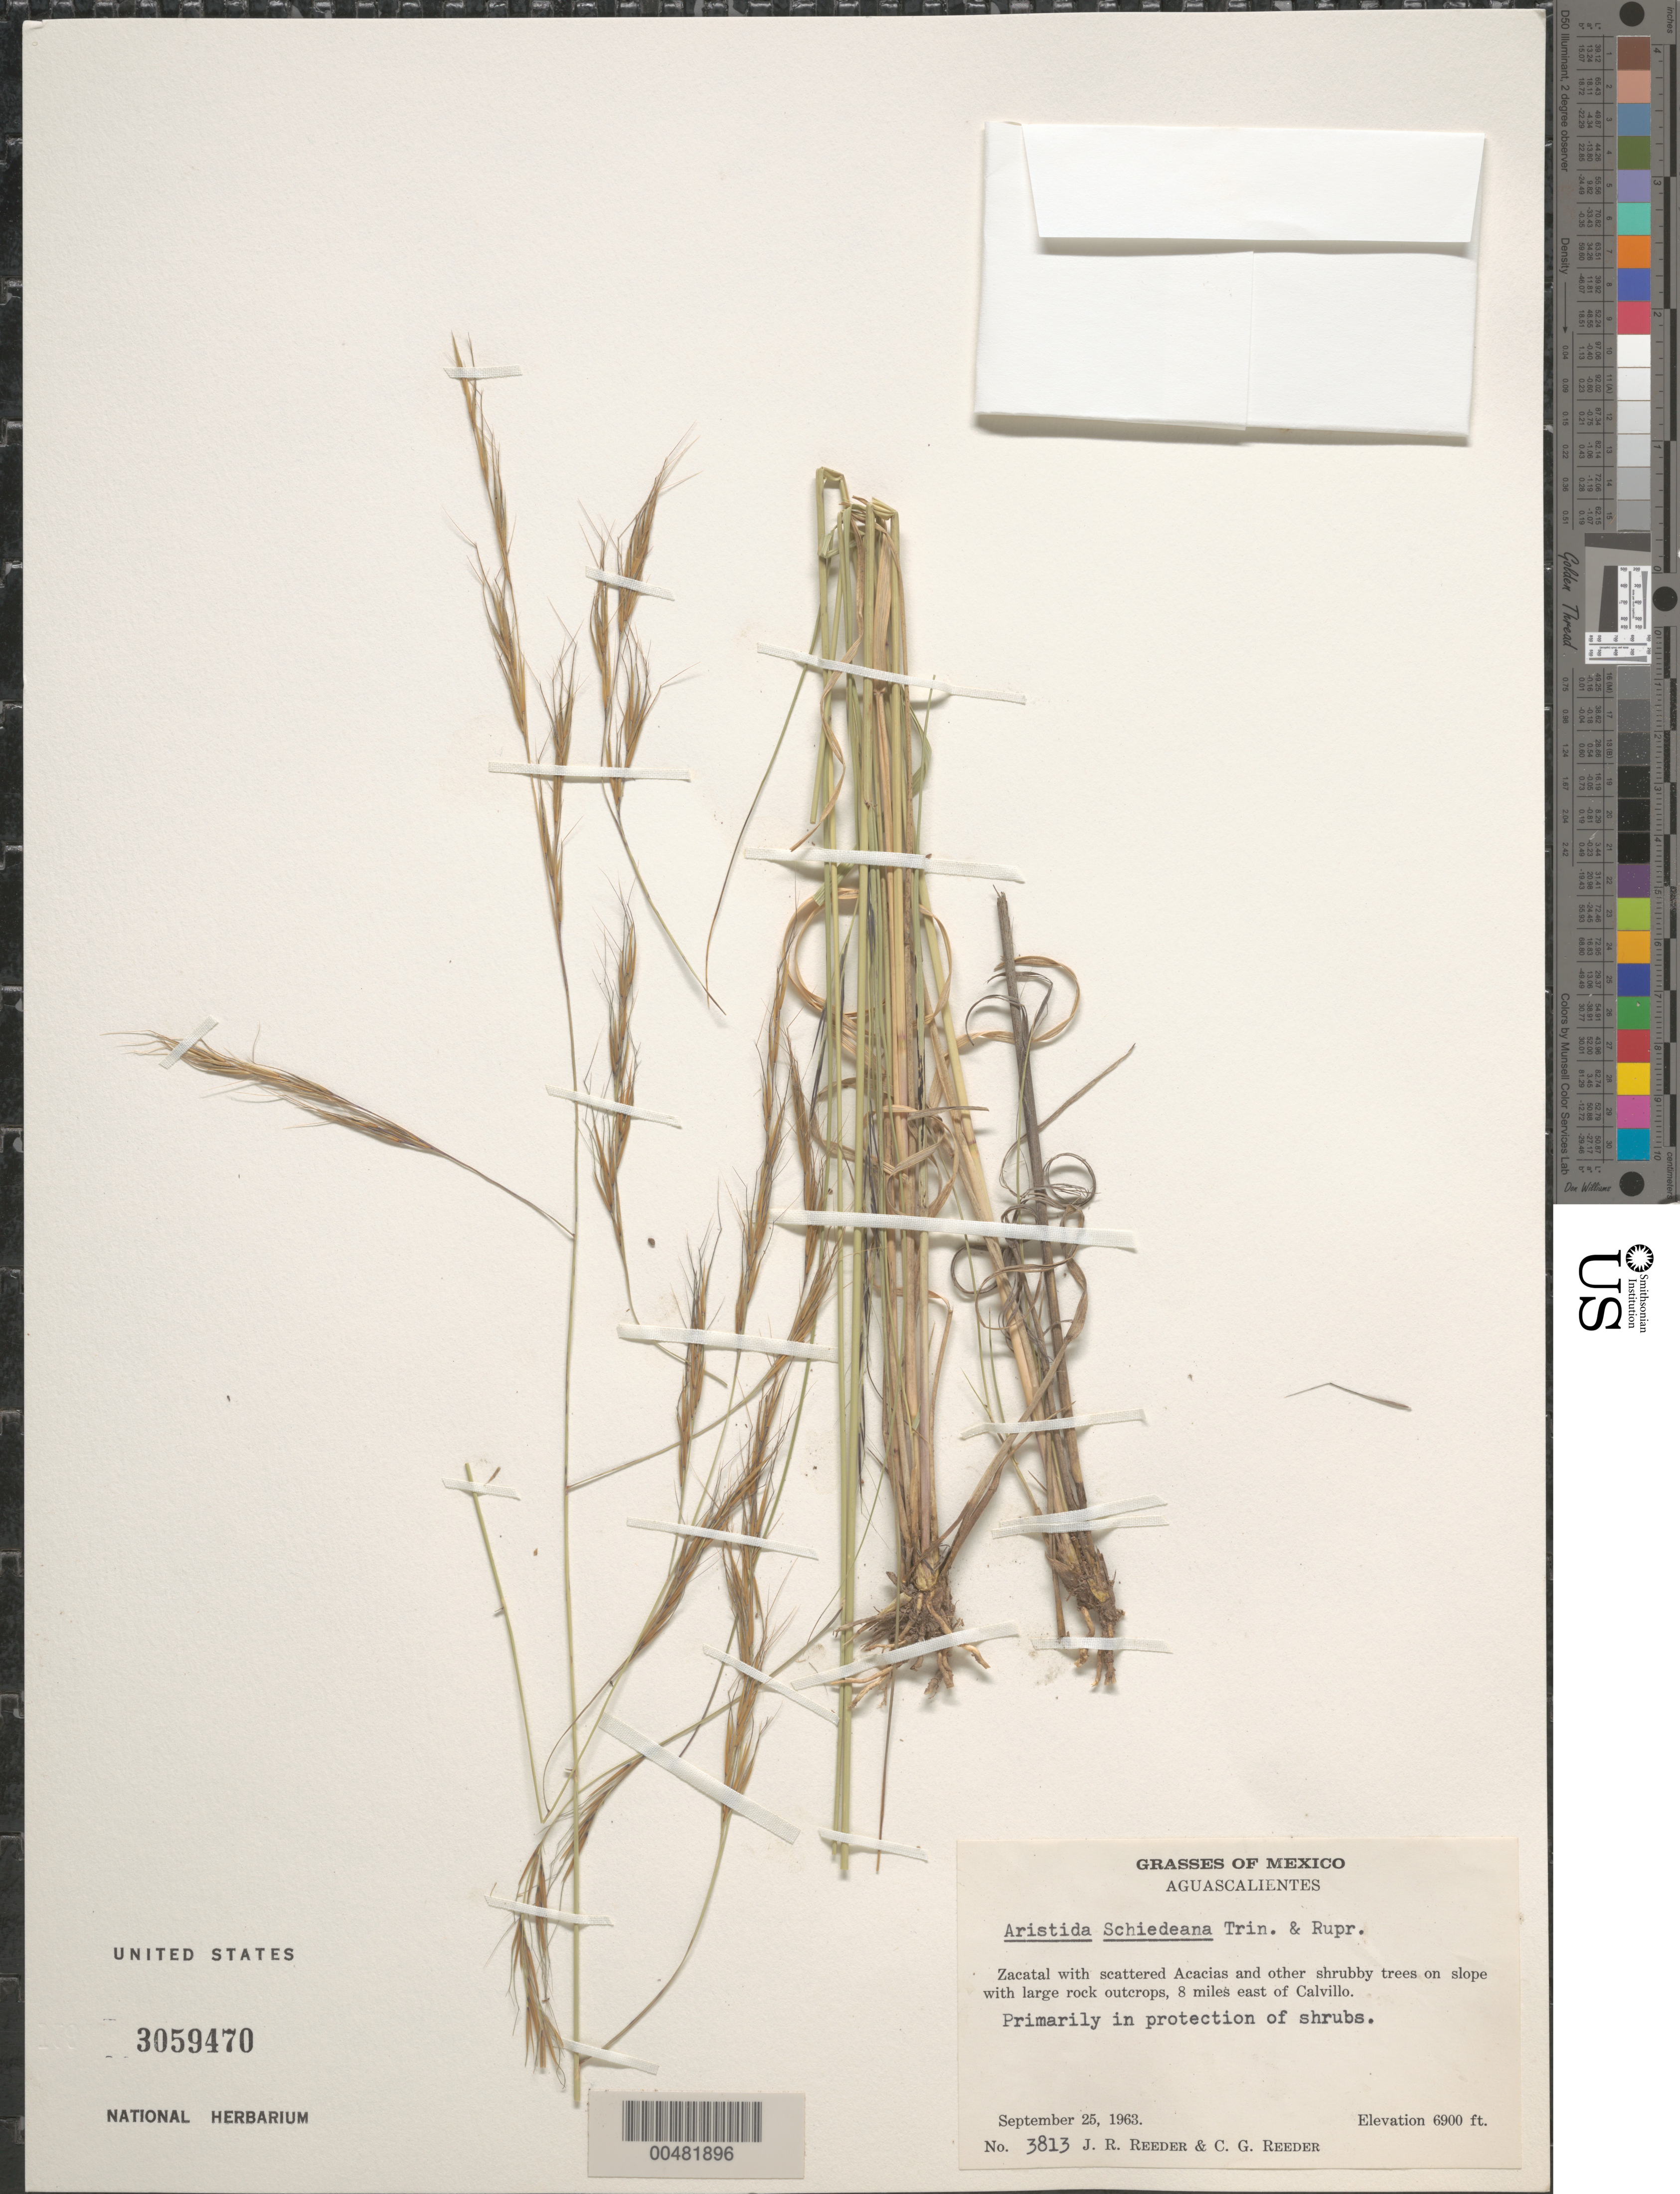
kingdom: Plantae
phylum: Tracheophyta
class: Liliopsida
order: Poales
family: Poaceae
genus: Aristida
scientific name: Aristida schiedeana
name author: Trin. & Rupr.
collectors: J. R. Reeder & C. G. Reeder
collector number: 3813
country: Mexico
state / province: Aguascalientes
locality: E of Calvillo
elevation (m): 2103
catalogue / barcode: US 3059470